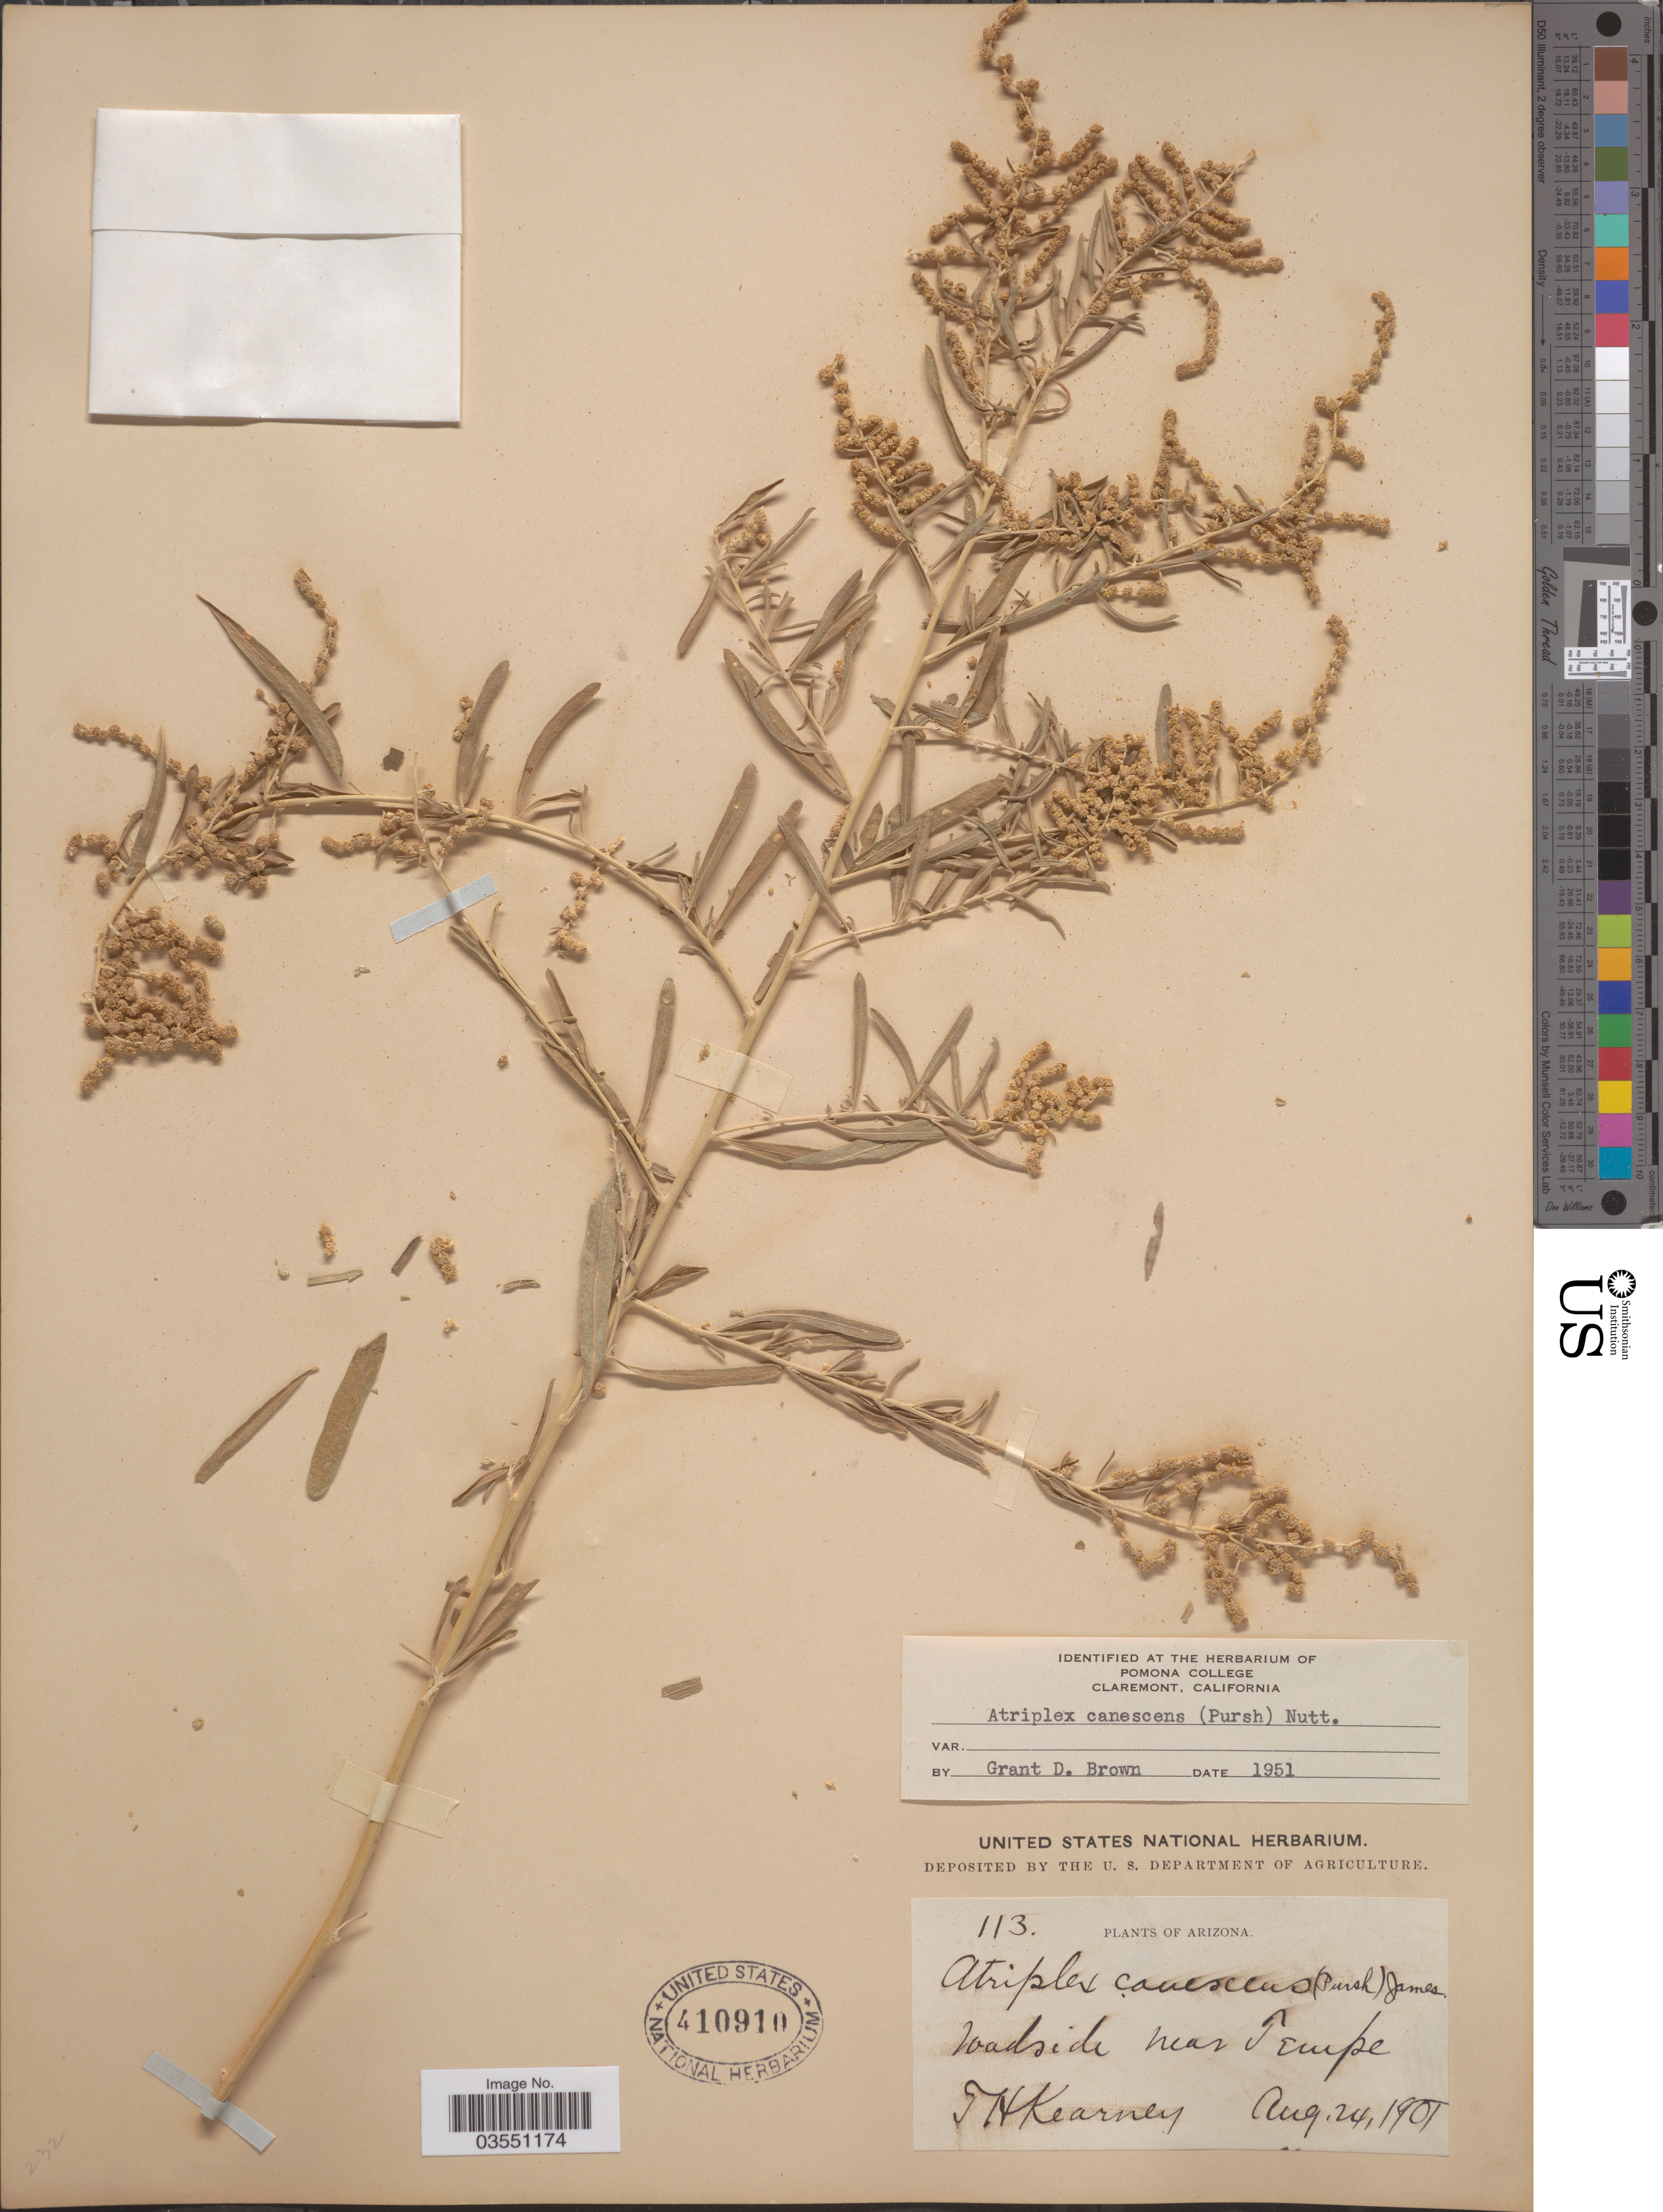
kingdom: Plantae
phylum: Tracheophyta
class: Magnoliopsida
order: Caryophyllales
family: Amaranthaceae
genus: Atriplex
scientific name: Atriplex canescens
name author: (Pursh) Nutt.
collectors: T. H. Kearney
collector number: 113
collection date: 1901-08-24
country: United States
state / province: Arizona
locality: Roadside near Tempe.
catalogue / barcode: US 410910